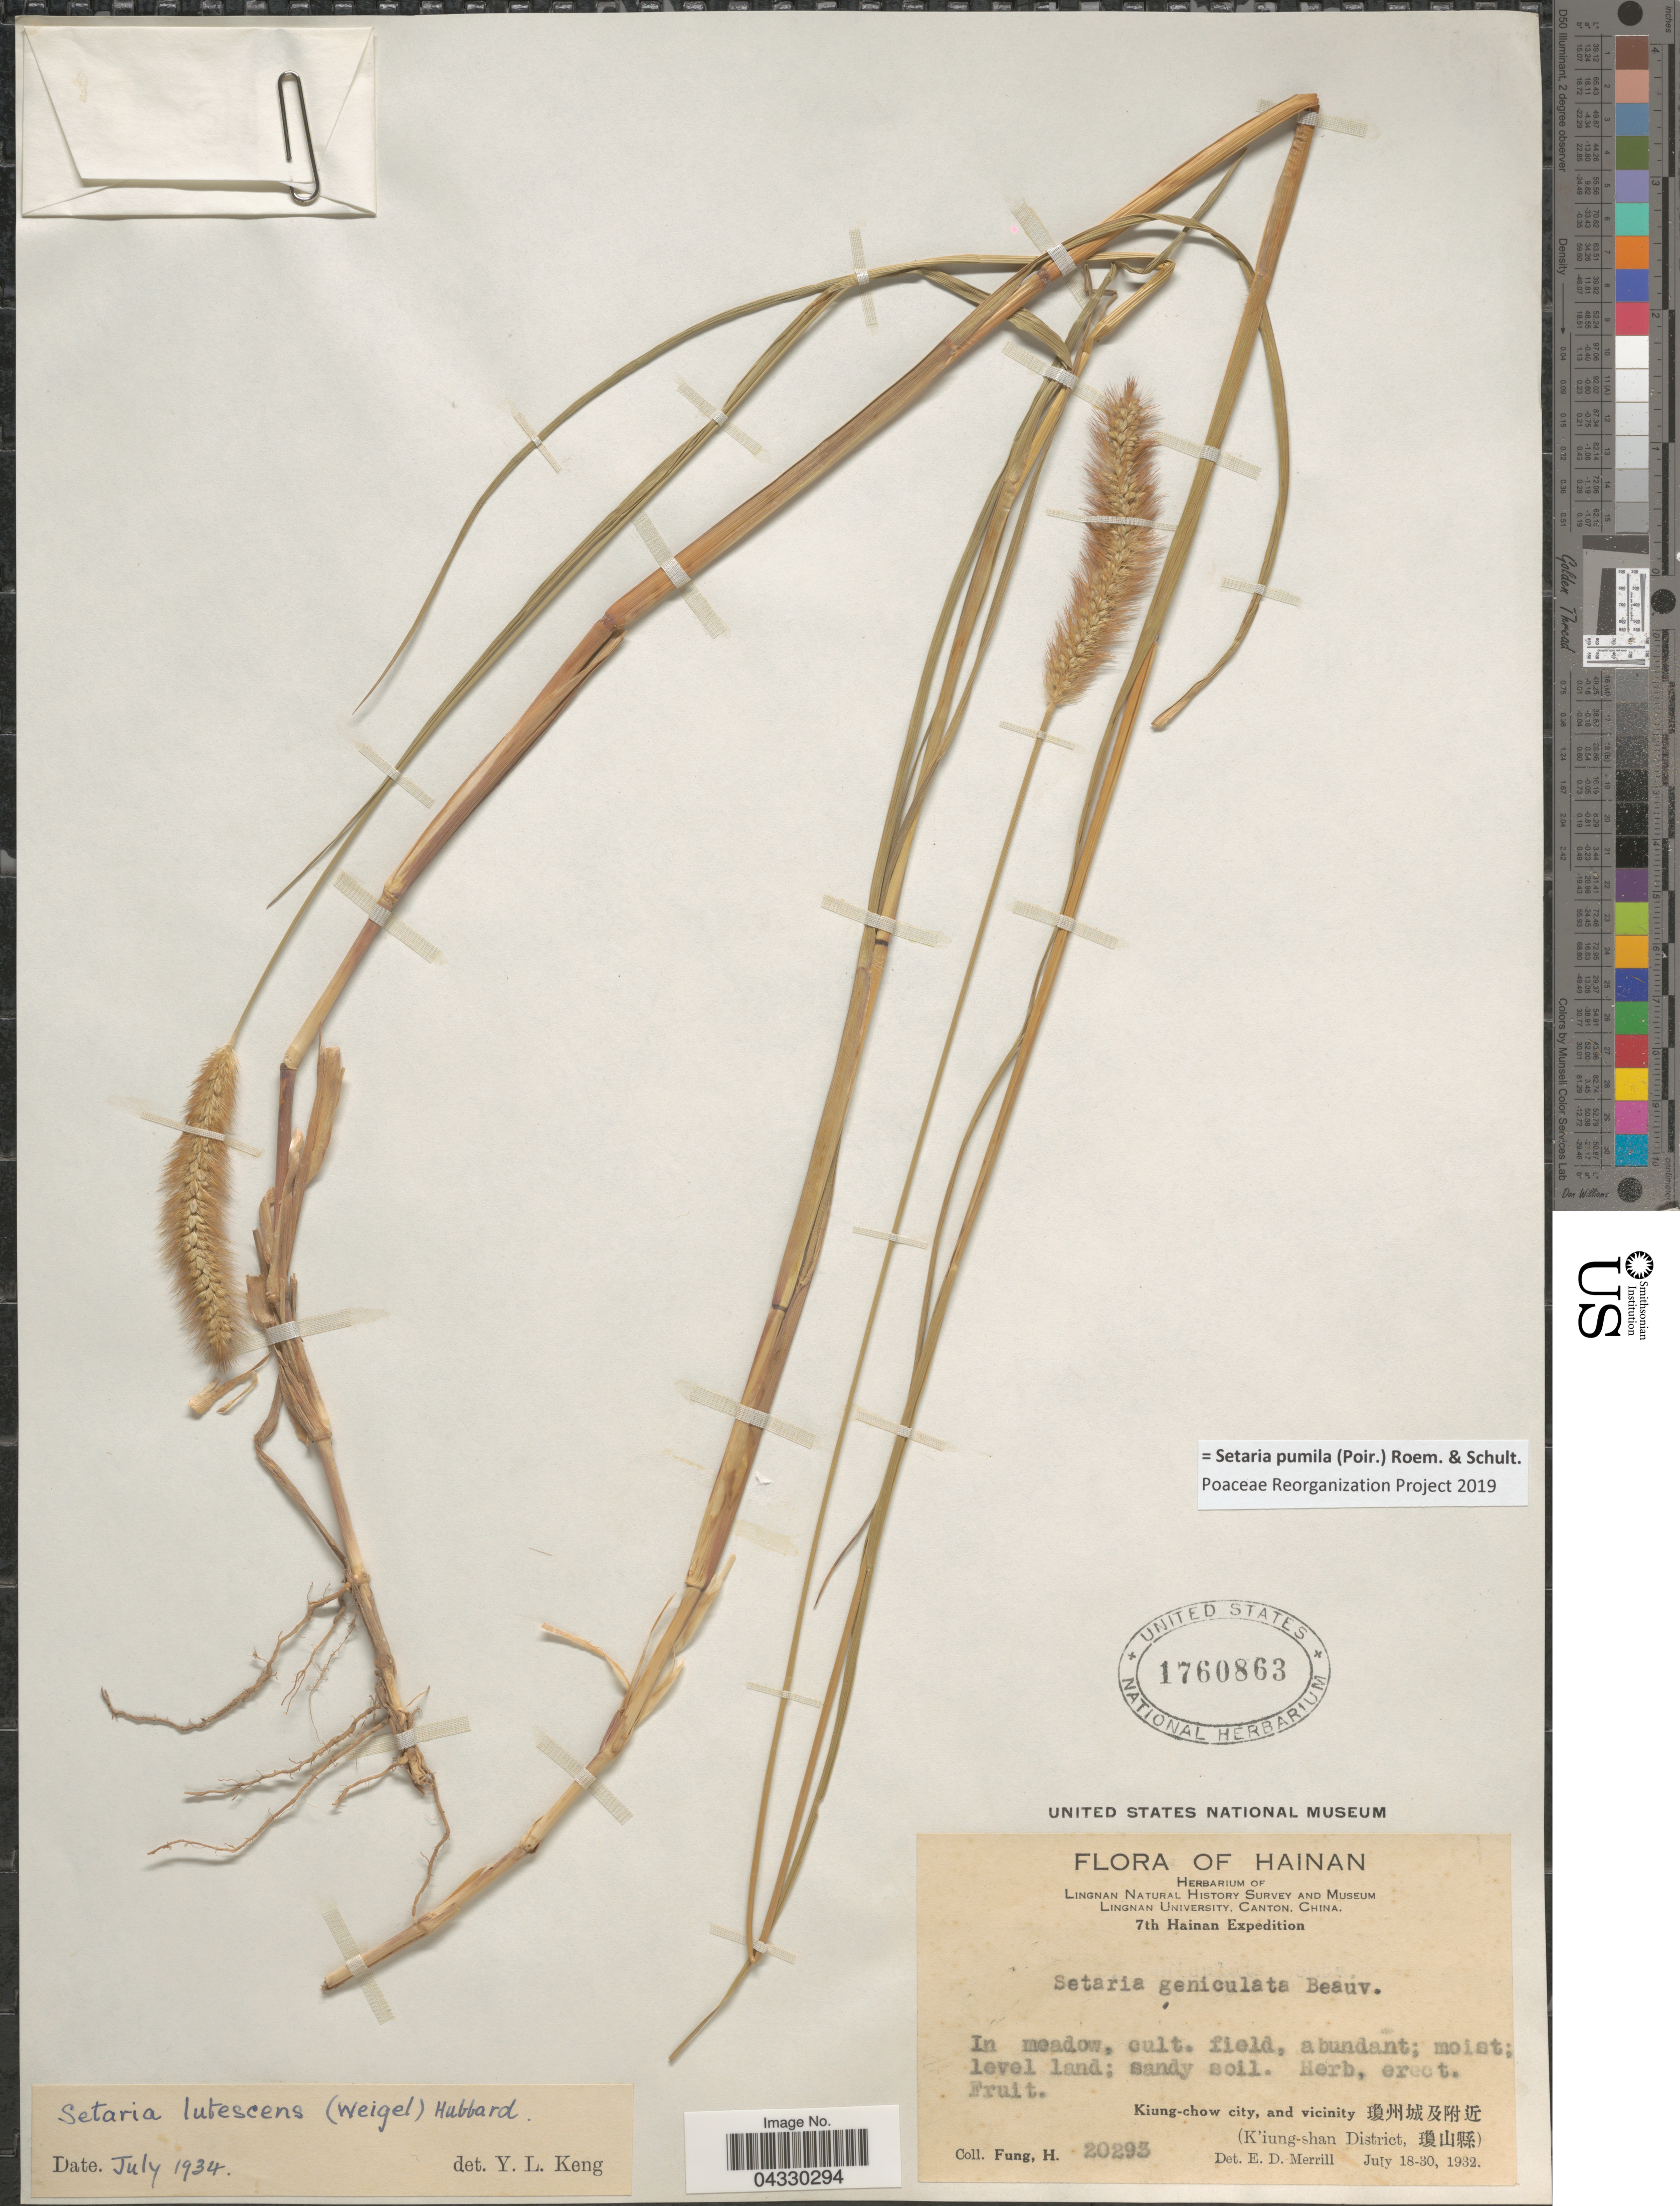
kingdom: Plantae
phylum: Tracheophyta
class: Liliopsida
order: Poales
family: Poaceae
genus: Setaria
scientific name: Setaria pumila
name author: (Poir.) Roem. & Schult.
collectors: H. Fung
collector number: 20293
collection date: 1932-07-18/1932-07-30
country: China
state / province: Hainan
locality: Lingnan Natural History Survey and Museum. 7th Hainan Expedition. Kiung-chow city, and vicinity. X. (K'iung-shan District, x).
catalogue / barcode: US 1760863